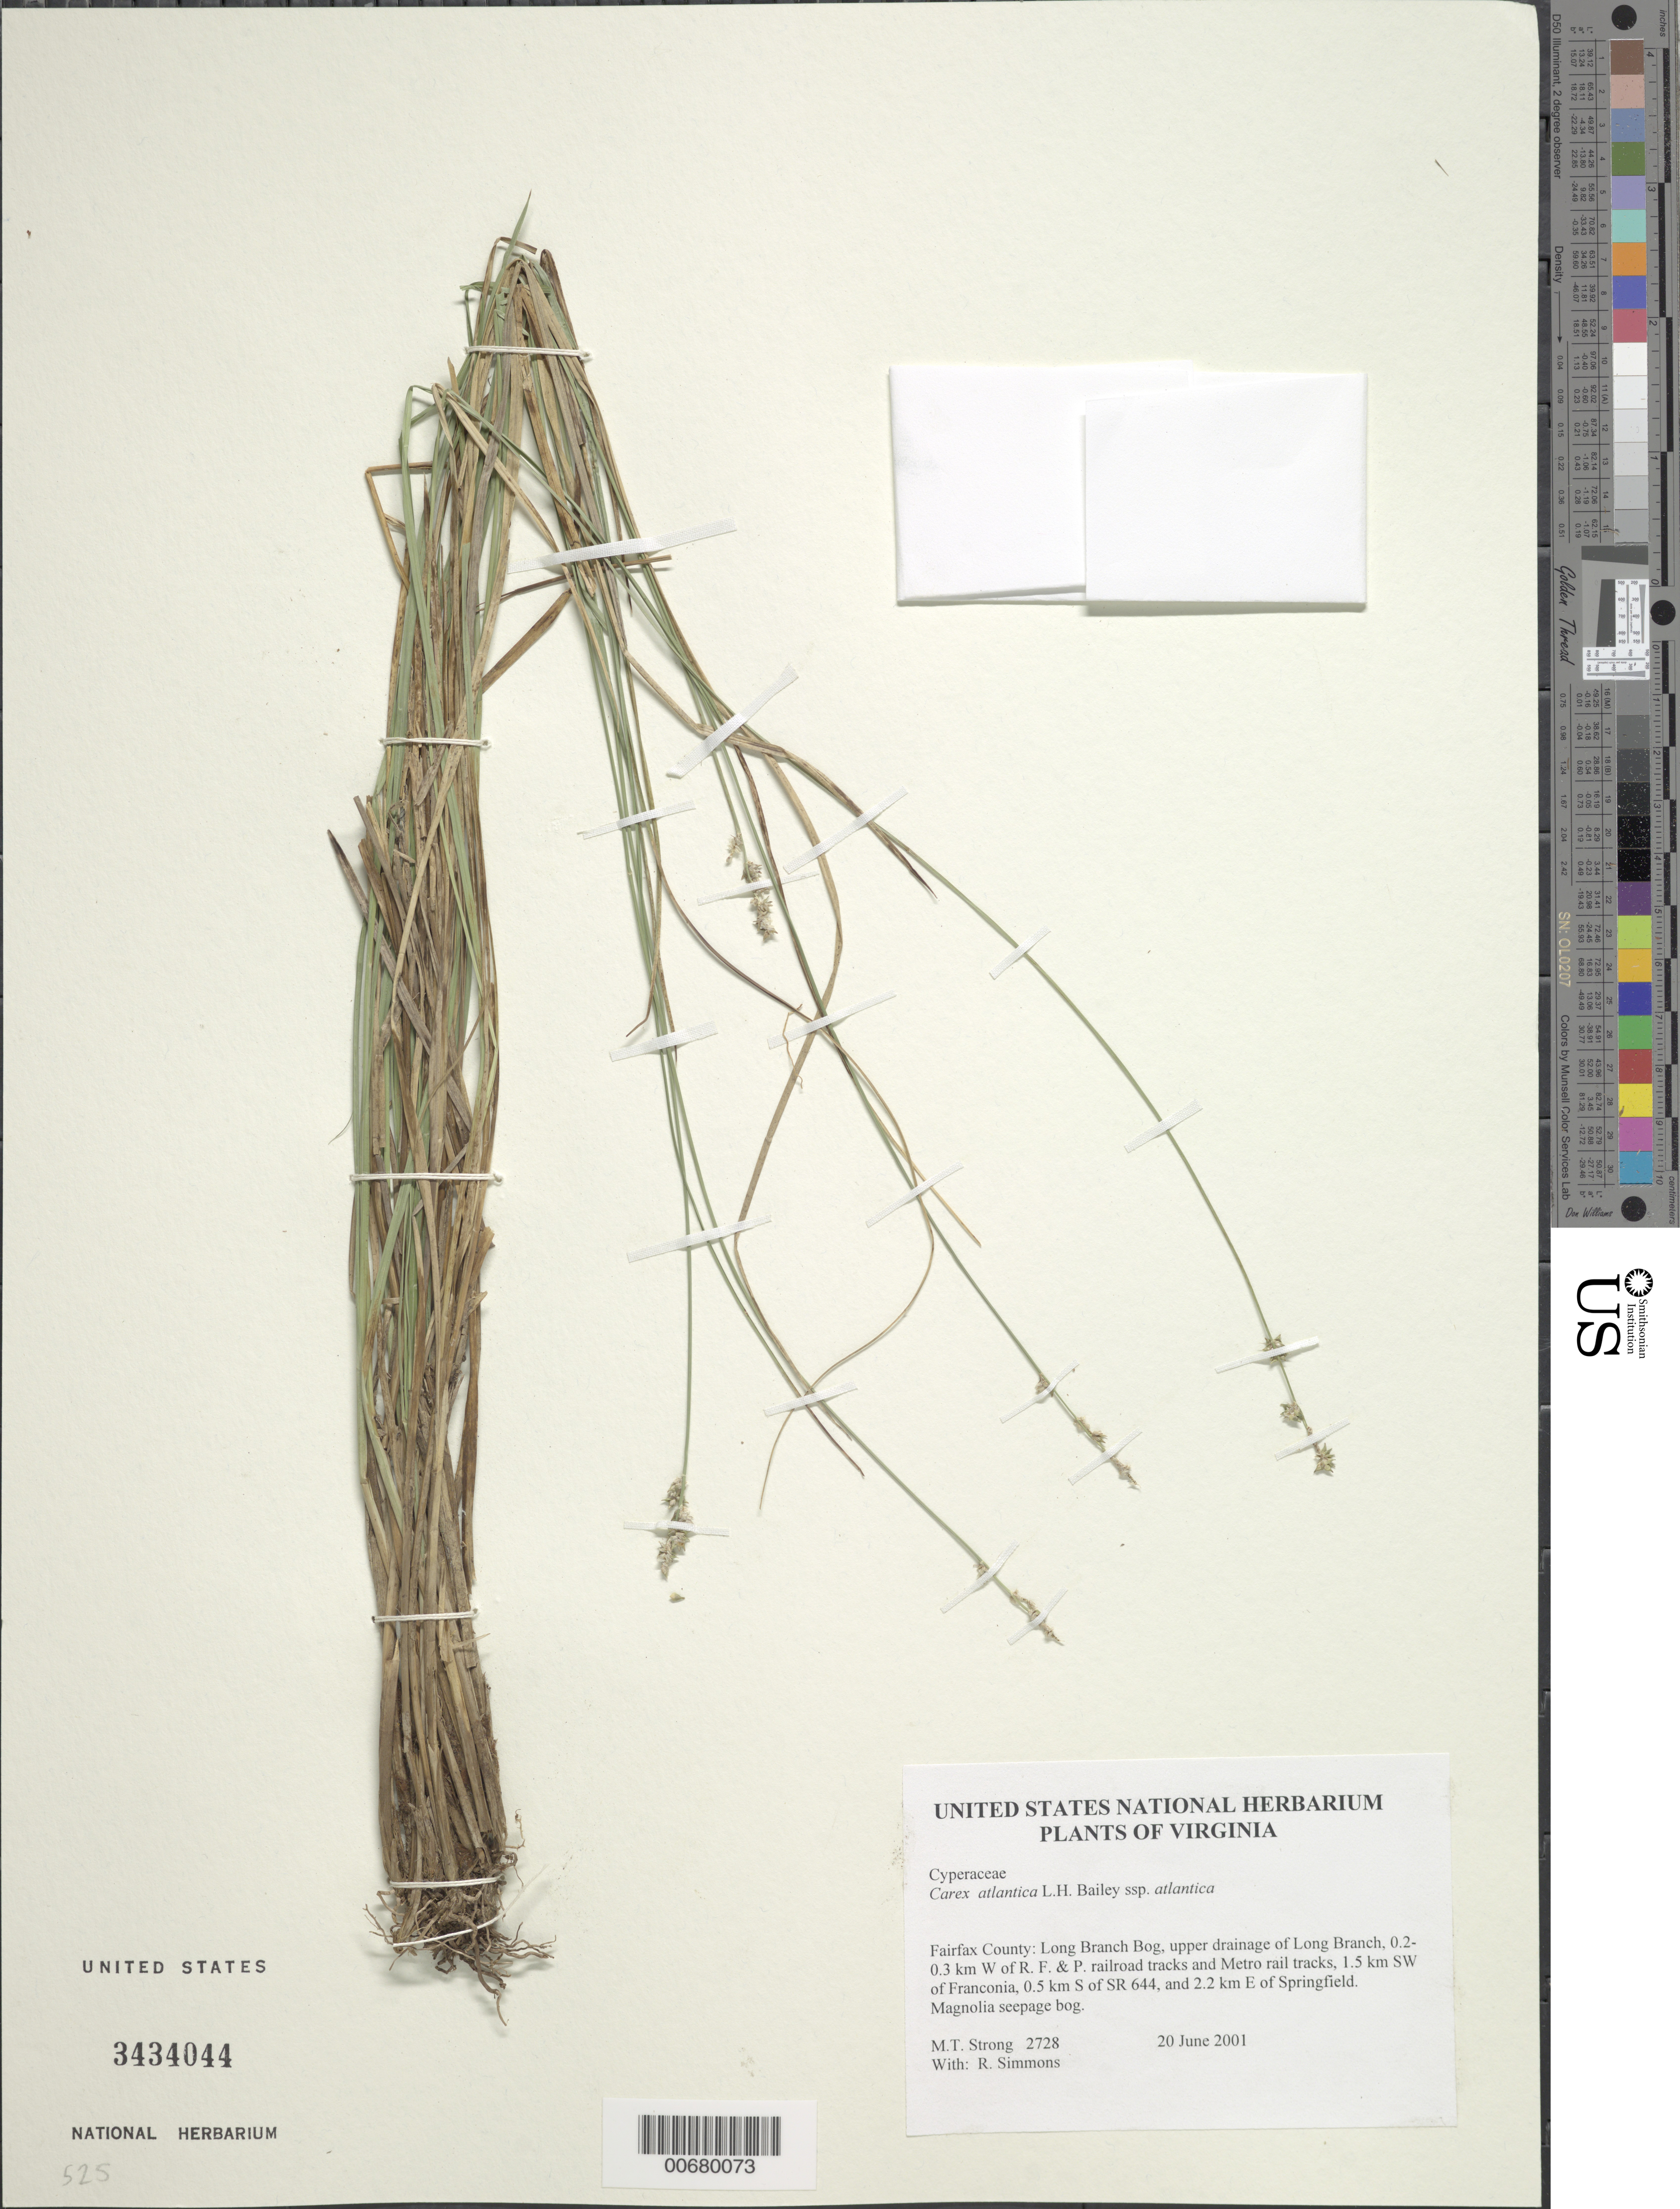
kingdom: Plantae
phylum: Tracheophyta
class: Liliopsida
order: Poales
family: Cyperaceae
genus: Carex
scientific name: Carex atlantica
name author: L.H. Bailey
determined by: Strong, Mark T., (BOT), Smithsonian Institution - National Museum of Natural History (UNITED STATES)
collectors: M. T. Strong & R. Simmons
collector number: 2728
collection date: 2001-06-20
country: United States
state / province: Virginia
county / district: Fairfax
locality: Fairfax County: Long Branch Bog, upper drainage of Long Branch, 0.2-0.3 km W of R. F 7 P. railroad tracks and Metro rail tracks, 1.5 km SW of Franconia, 0.5 km S of SR 644, and 2.2 km km E of Springfield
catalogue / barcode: US 3434044